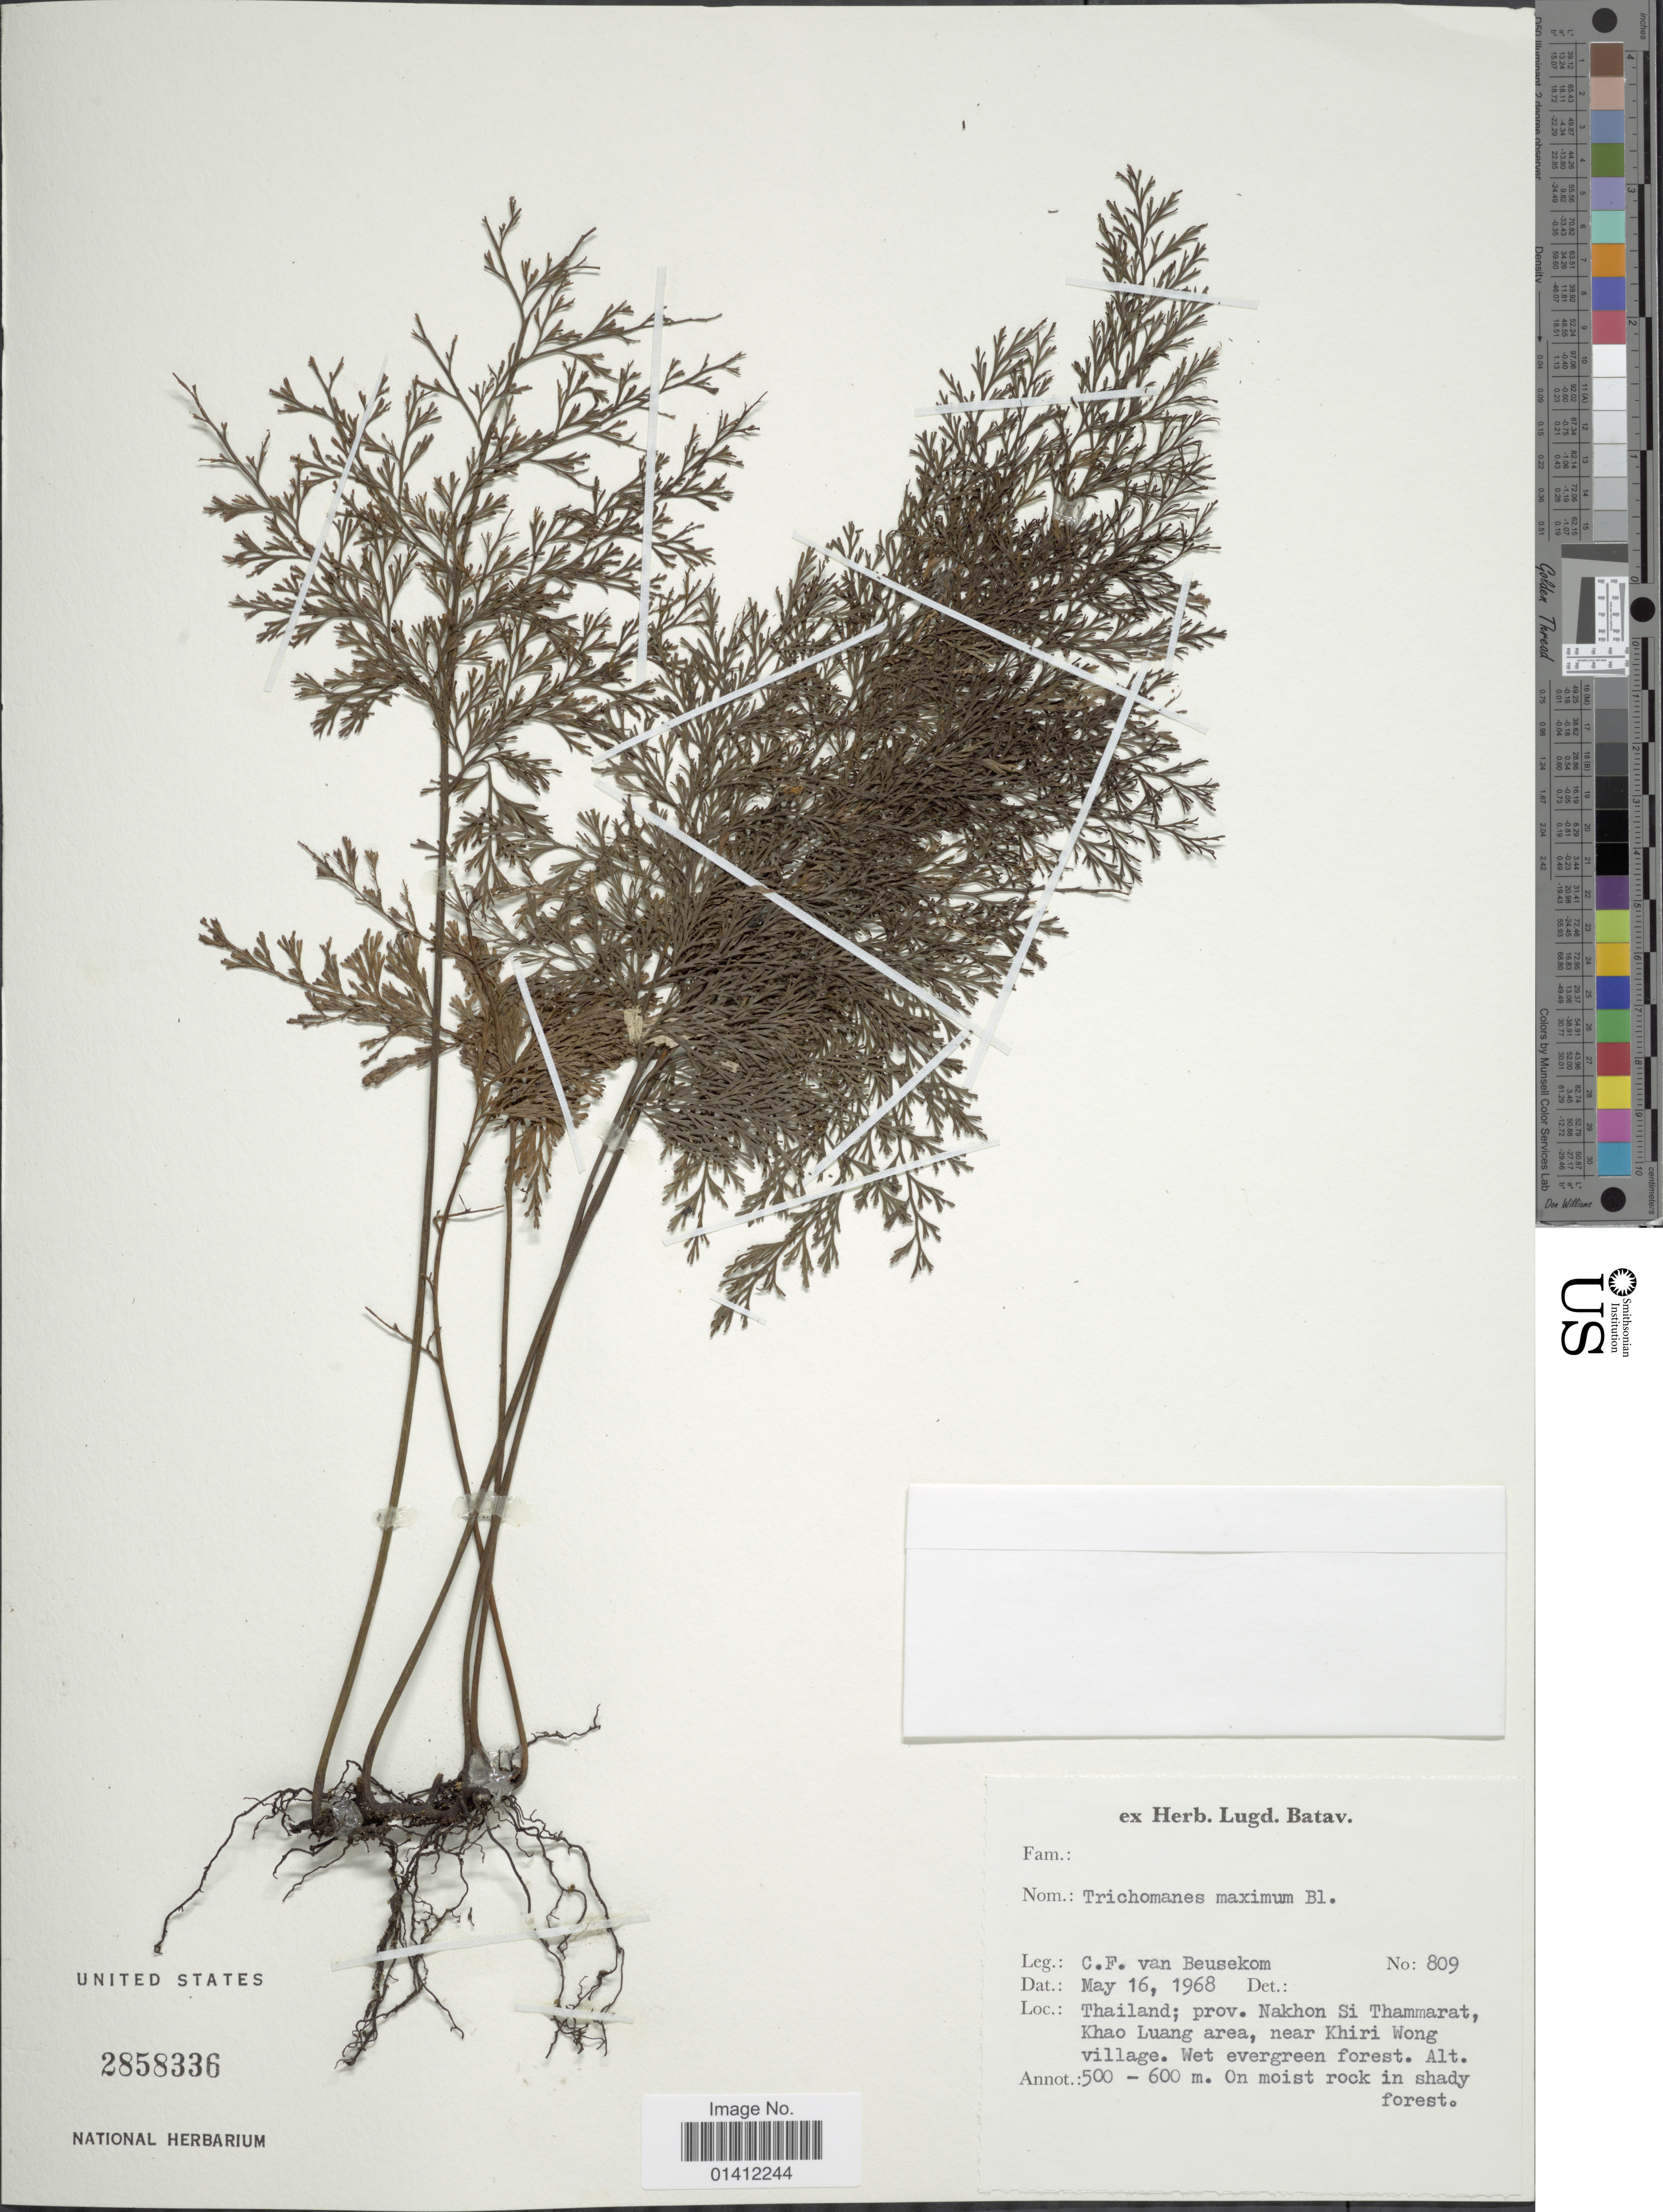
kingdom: Plantae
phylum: Tracheophyta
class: Polypodiopsida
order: Hymenophyllales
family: Hymenophyllaceae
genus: Vandenboschia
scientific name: Vandenboschia maxima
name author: (Blume) Copel.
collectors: C. F. Beusekom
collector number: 809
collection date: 1968-05-16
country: Thailand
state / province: Nakhon Si Thammarat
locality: Khao Luang area, near Khiri Wong village. Wet evergreen forest.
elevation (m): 500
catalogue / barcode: US 2858336